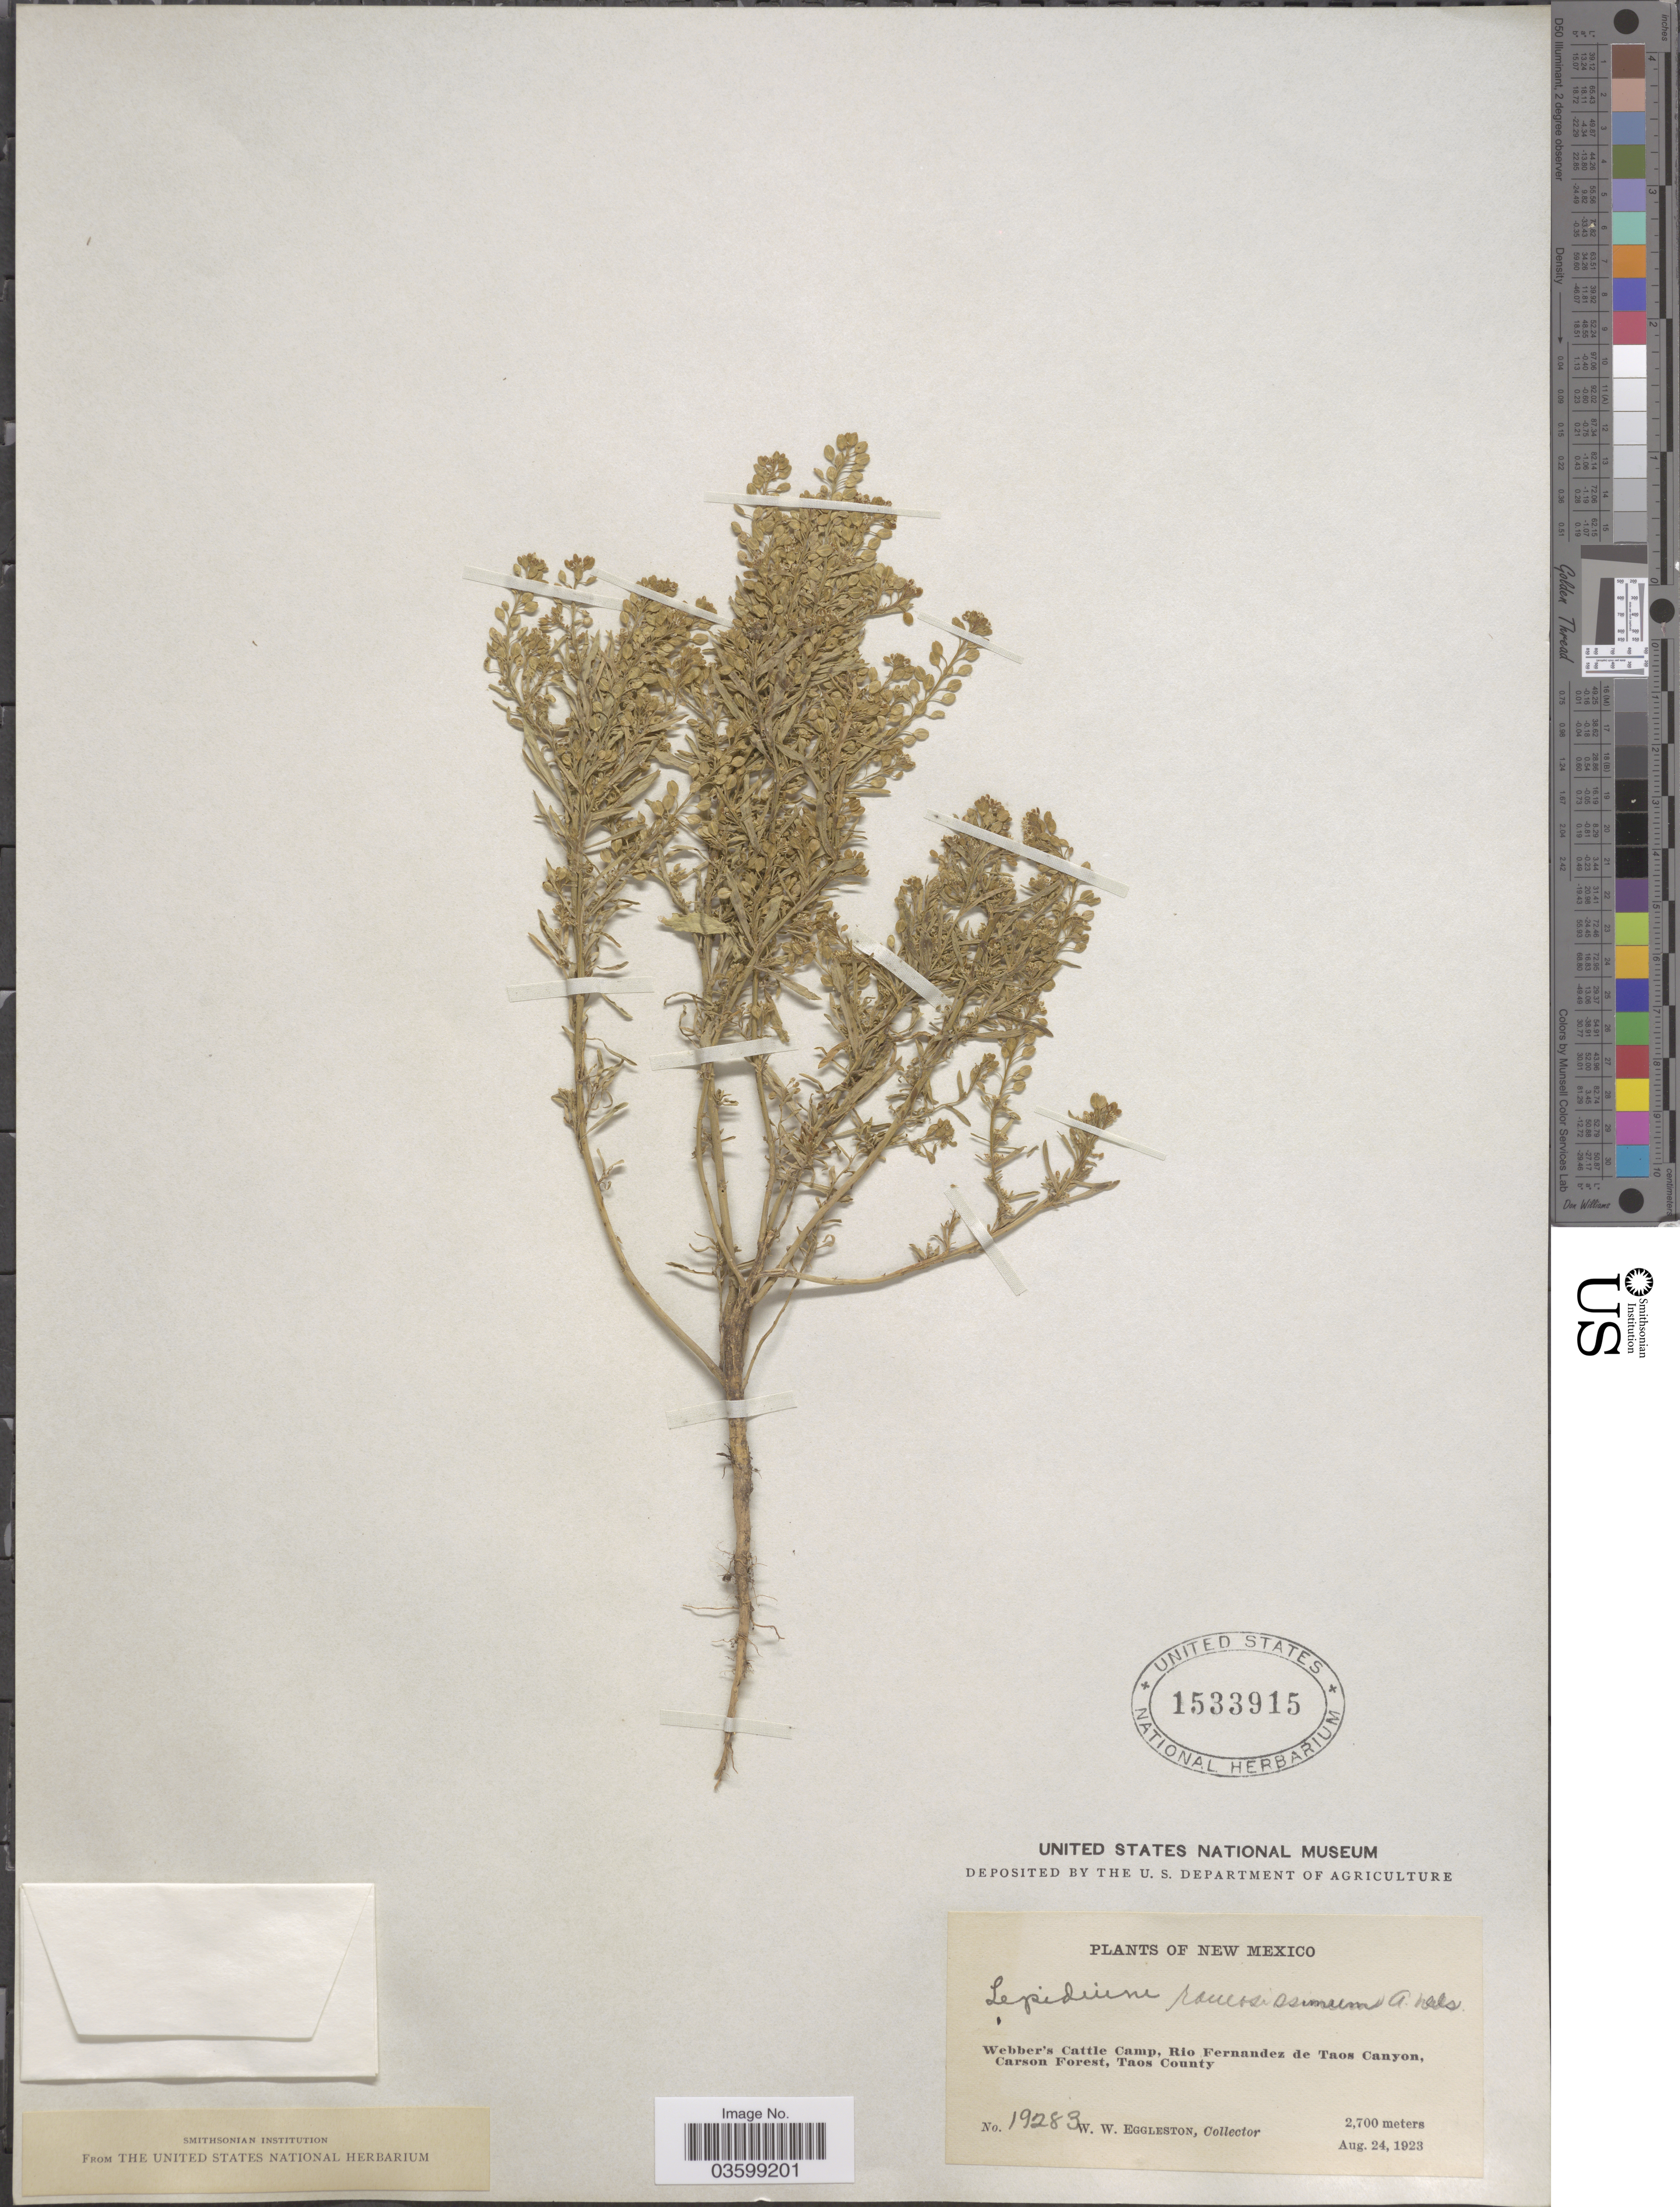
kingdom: Plantae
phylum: Tracheophyta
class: Magnoliopsida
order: Brassicales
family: Brassicaceae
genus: Lepidium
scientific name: Lepidium ramosissimum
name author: A. Nelson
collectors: W. W. Eggleston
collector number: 19283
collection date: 1923-08-24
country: United States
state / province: New Mexico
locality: Webber's Cattle Camp, Rio Fernandez de Taos Canyon, Carson Forest, Taos County.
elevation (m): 2700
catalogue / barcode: US 1533915